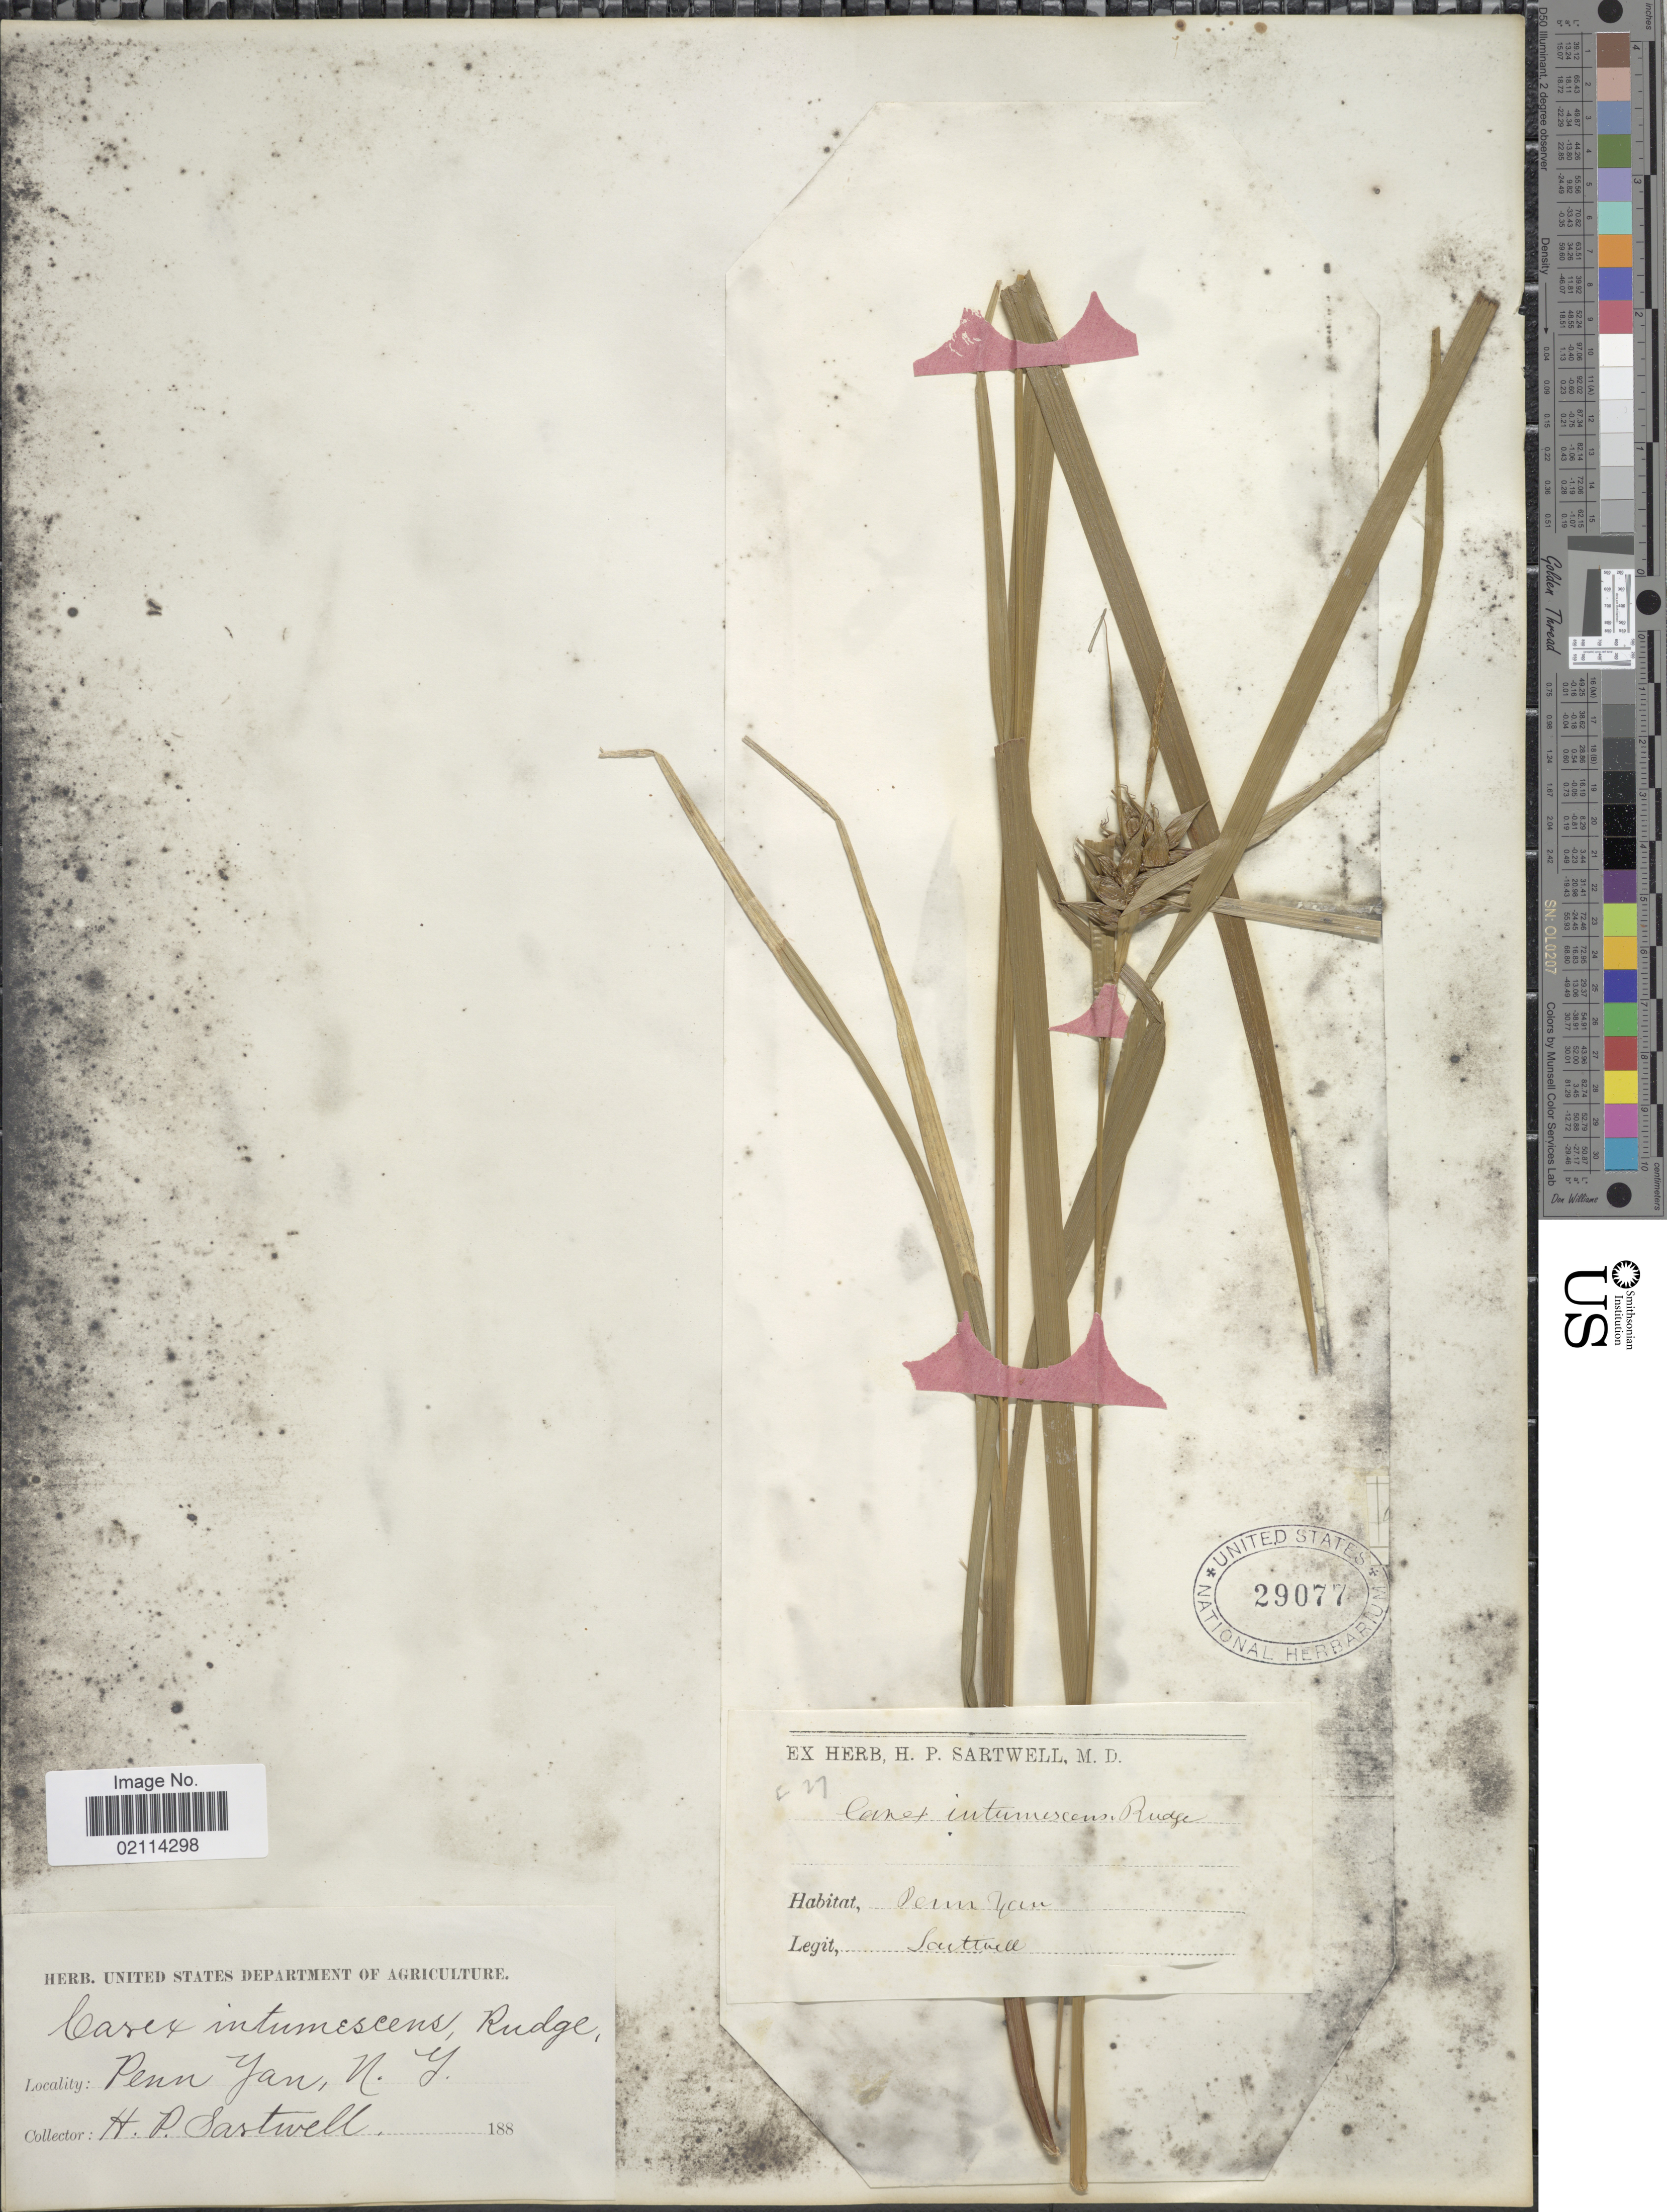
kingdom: Plantae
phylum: Tracheophyta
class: Liliopsida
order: Poales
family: Cyperaceae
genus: Carex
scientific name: Carex intumescens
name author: Rudge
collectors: H. P. Sartwell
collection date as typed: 188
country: United States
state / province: New York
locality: Penn Yan.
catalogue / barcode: US 29077